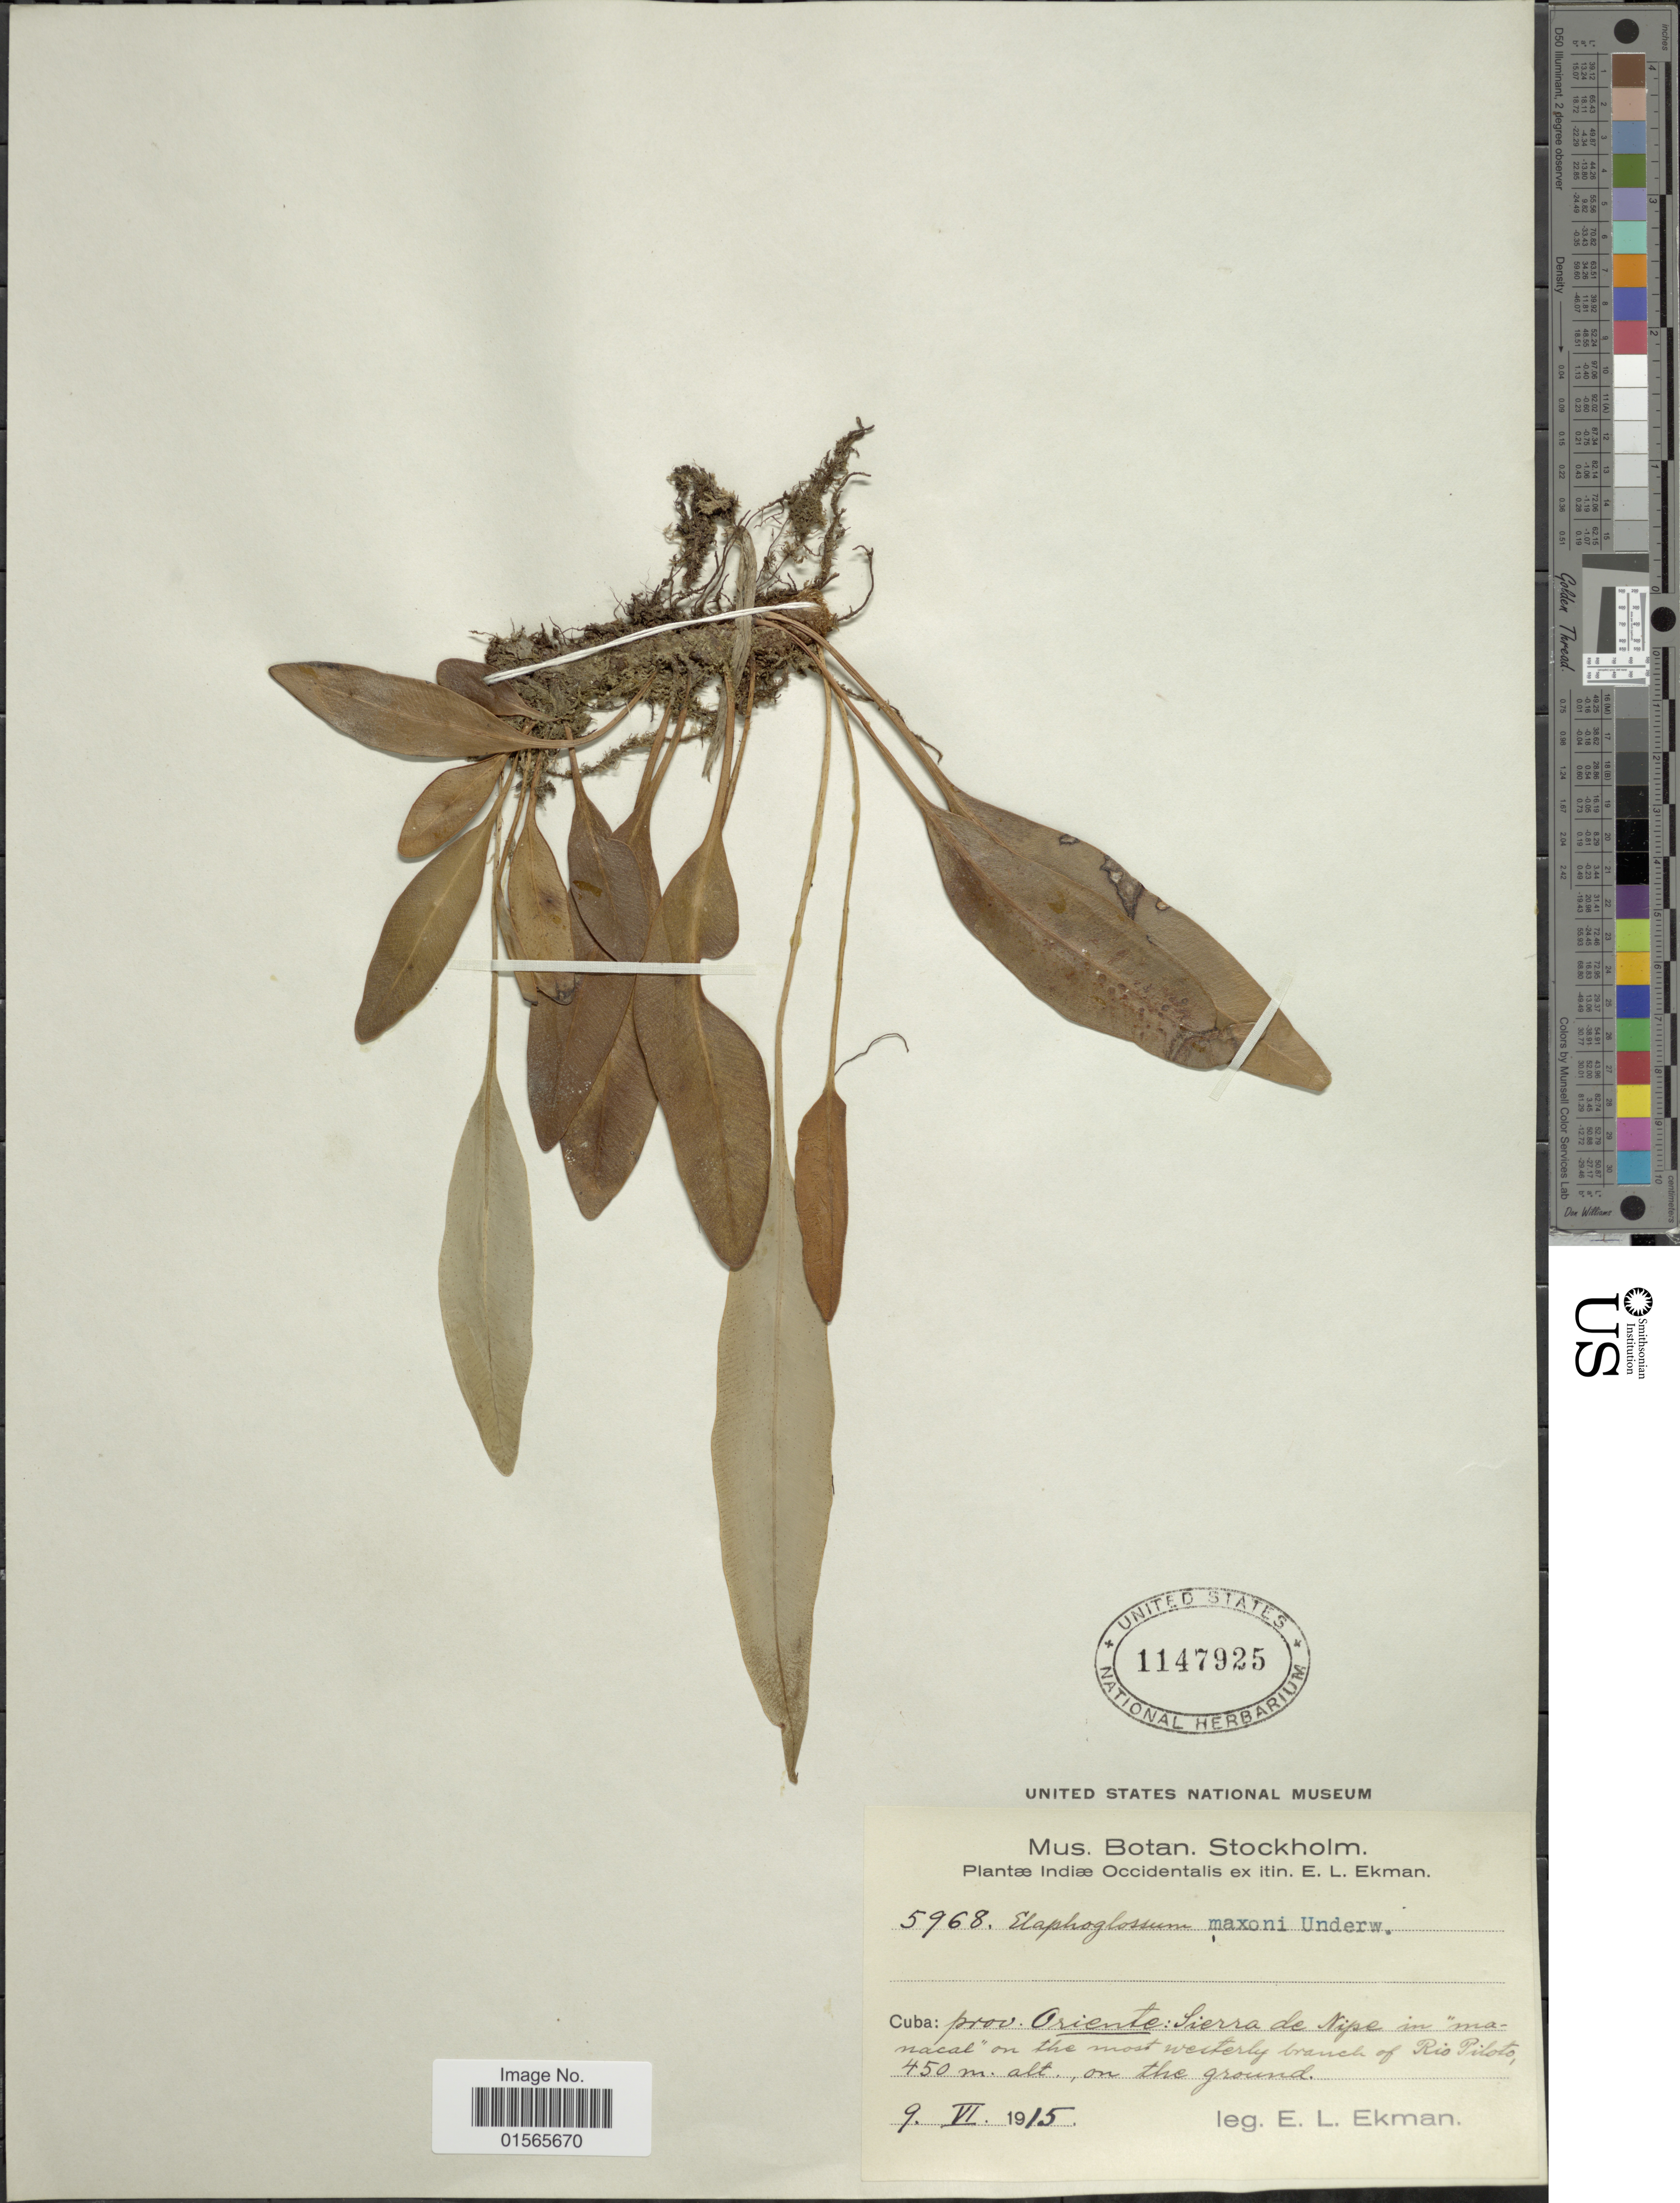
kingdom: Plantae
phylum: Tracheophyta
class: Polypodiopsida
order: Polypodiales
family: Dryopteridaceae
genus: Elaphoglossum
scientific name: Elaphoglossum maxonii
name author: Underw. ex C.V. Morton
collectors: E. L. Ekman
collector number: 5968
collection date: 1915-06-09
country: Cuba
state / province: Oriente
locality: Sierra de Nipe in 'manacal' on the most westerly branch of Rio Piloto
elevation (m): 450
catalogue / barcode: US 1147925